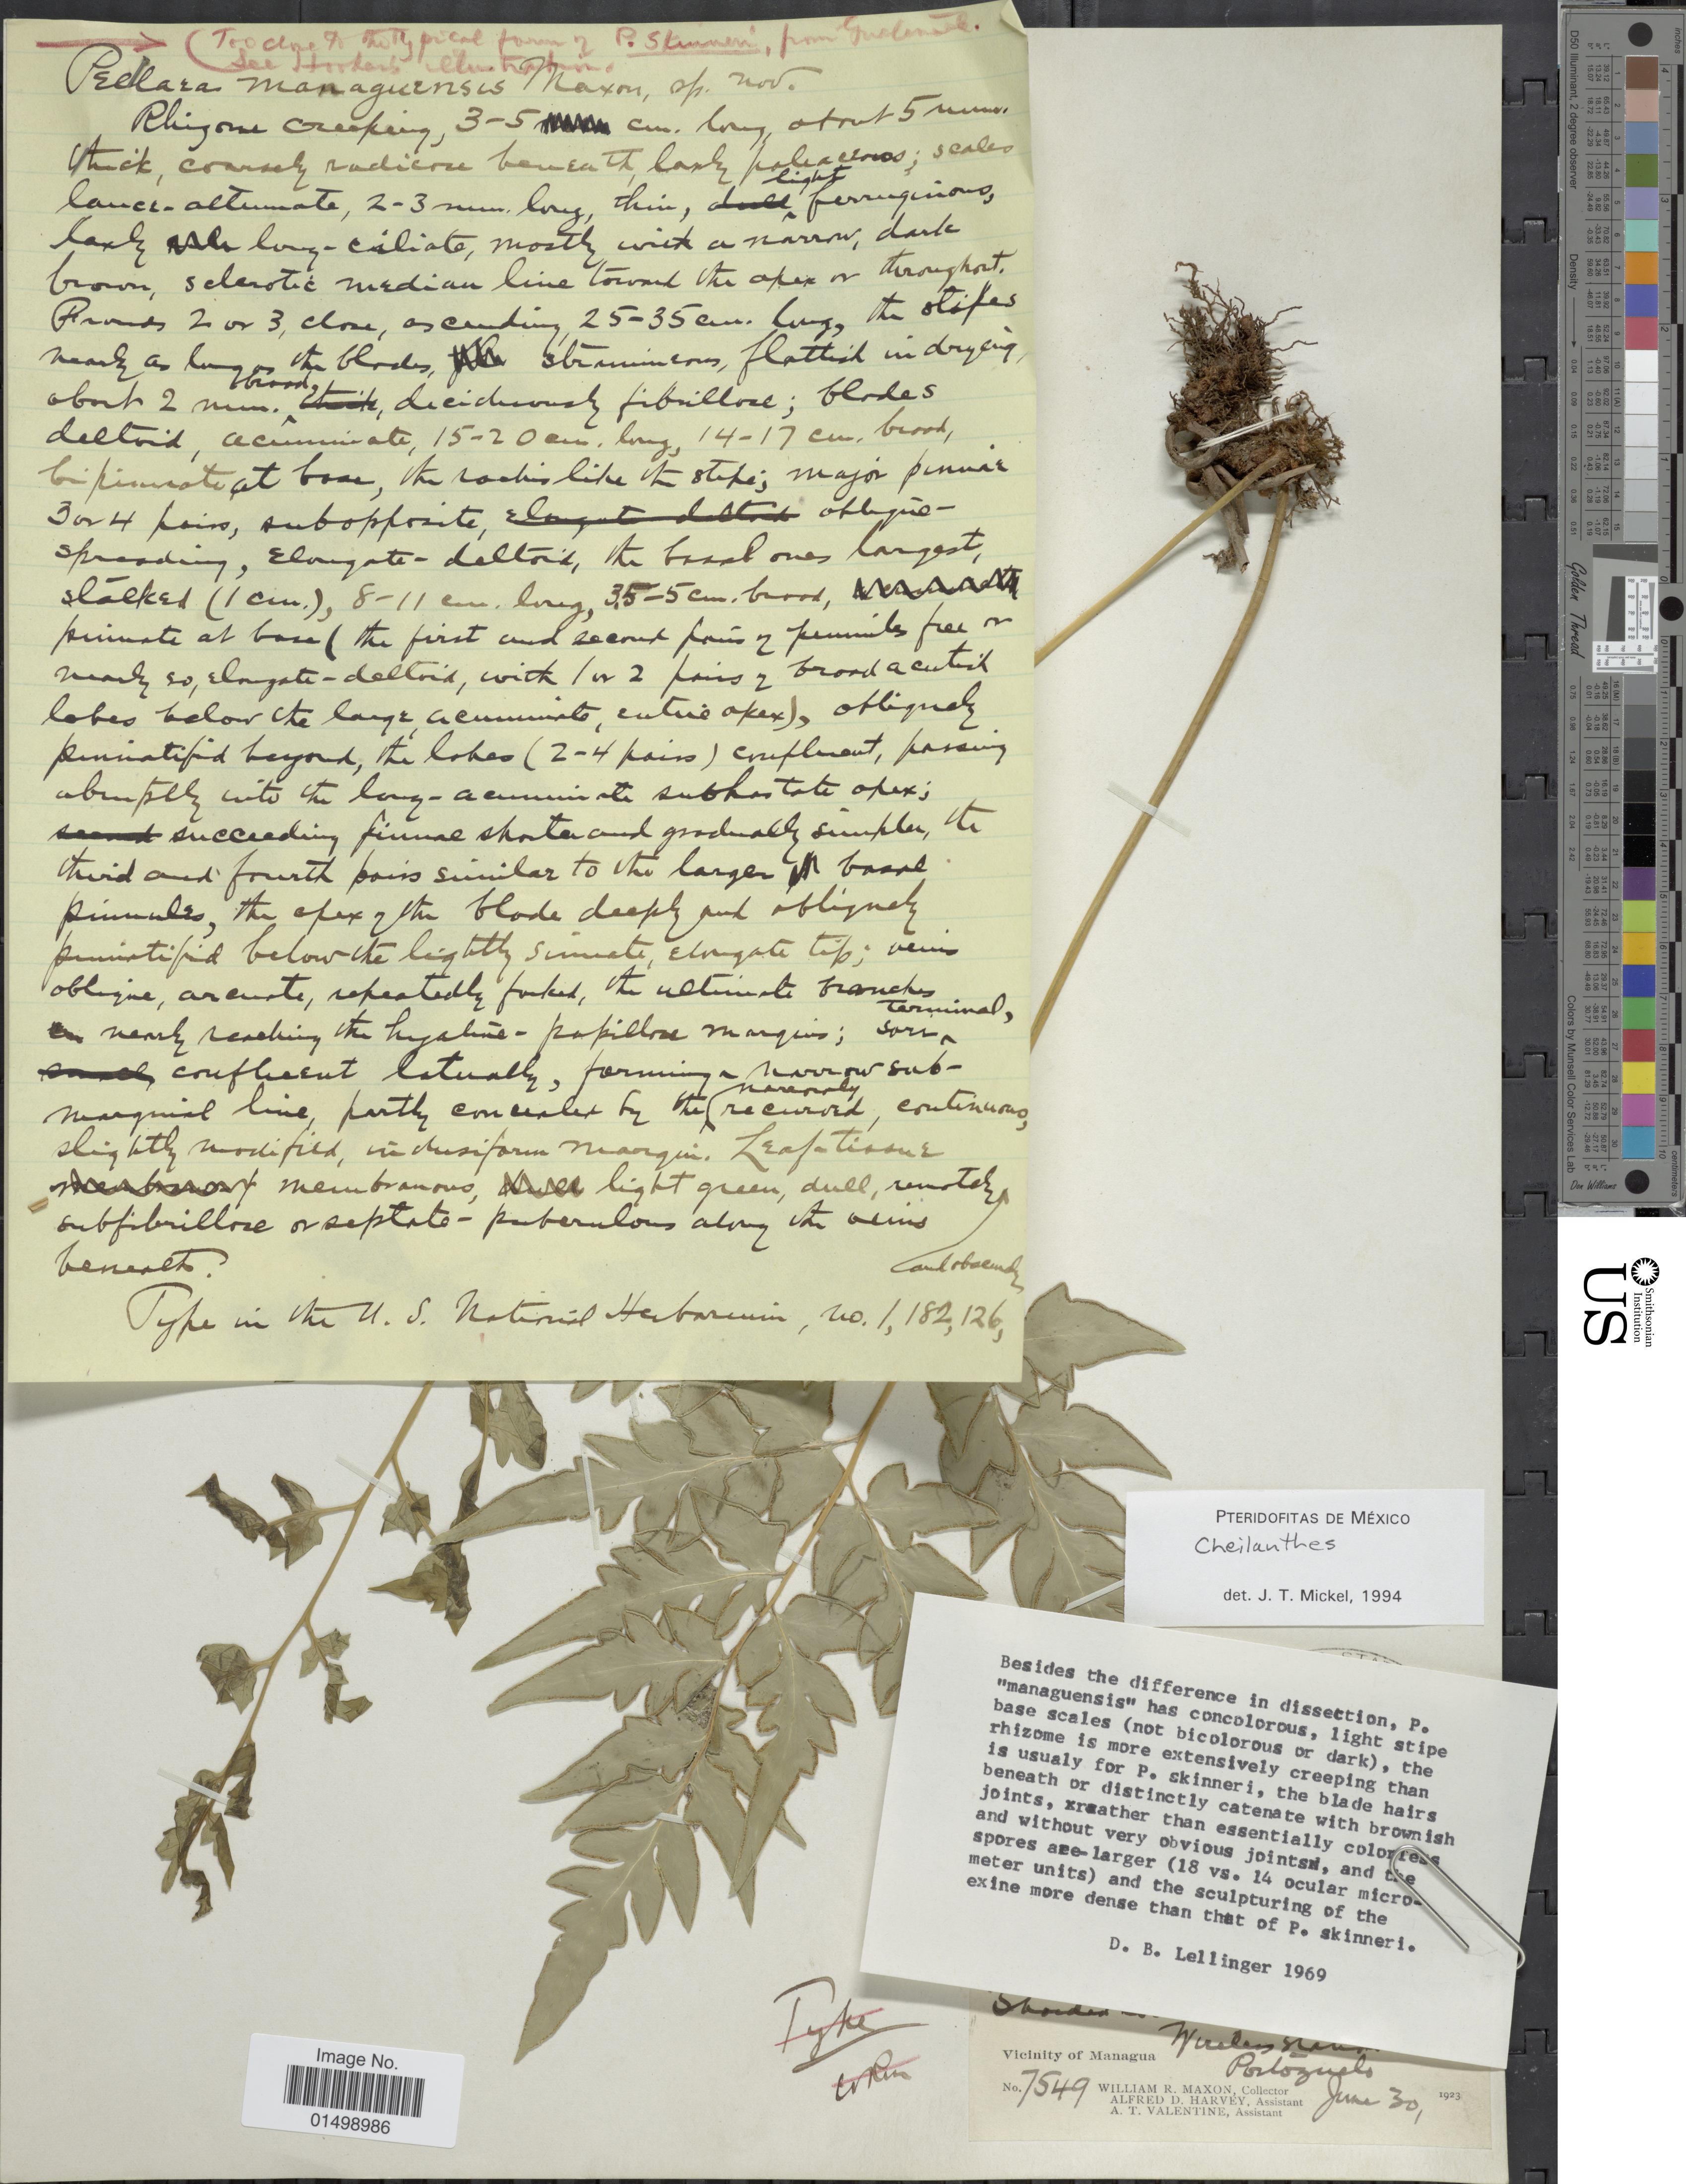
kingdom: Plantae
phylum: Tracheophyta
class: Polypodiopsida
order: Polypodiales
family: Pteridaceae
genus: Cheilanthes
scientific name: Cheilanthes sp.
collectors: W. R. Maxon, A. D. Harvey & A. Valentine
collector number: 7549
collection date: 1923-06-30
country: Nicaragua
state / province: Managua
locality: Vicinity of Managua. Portezuelo.